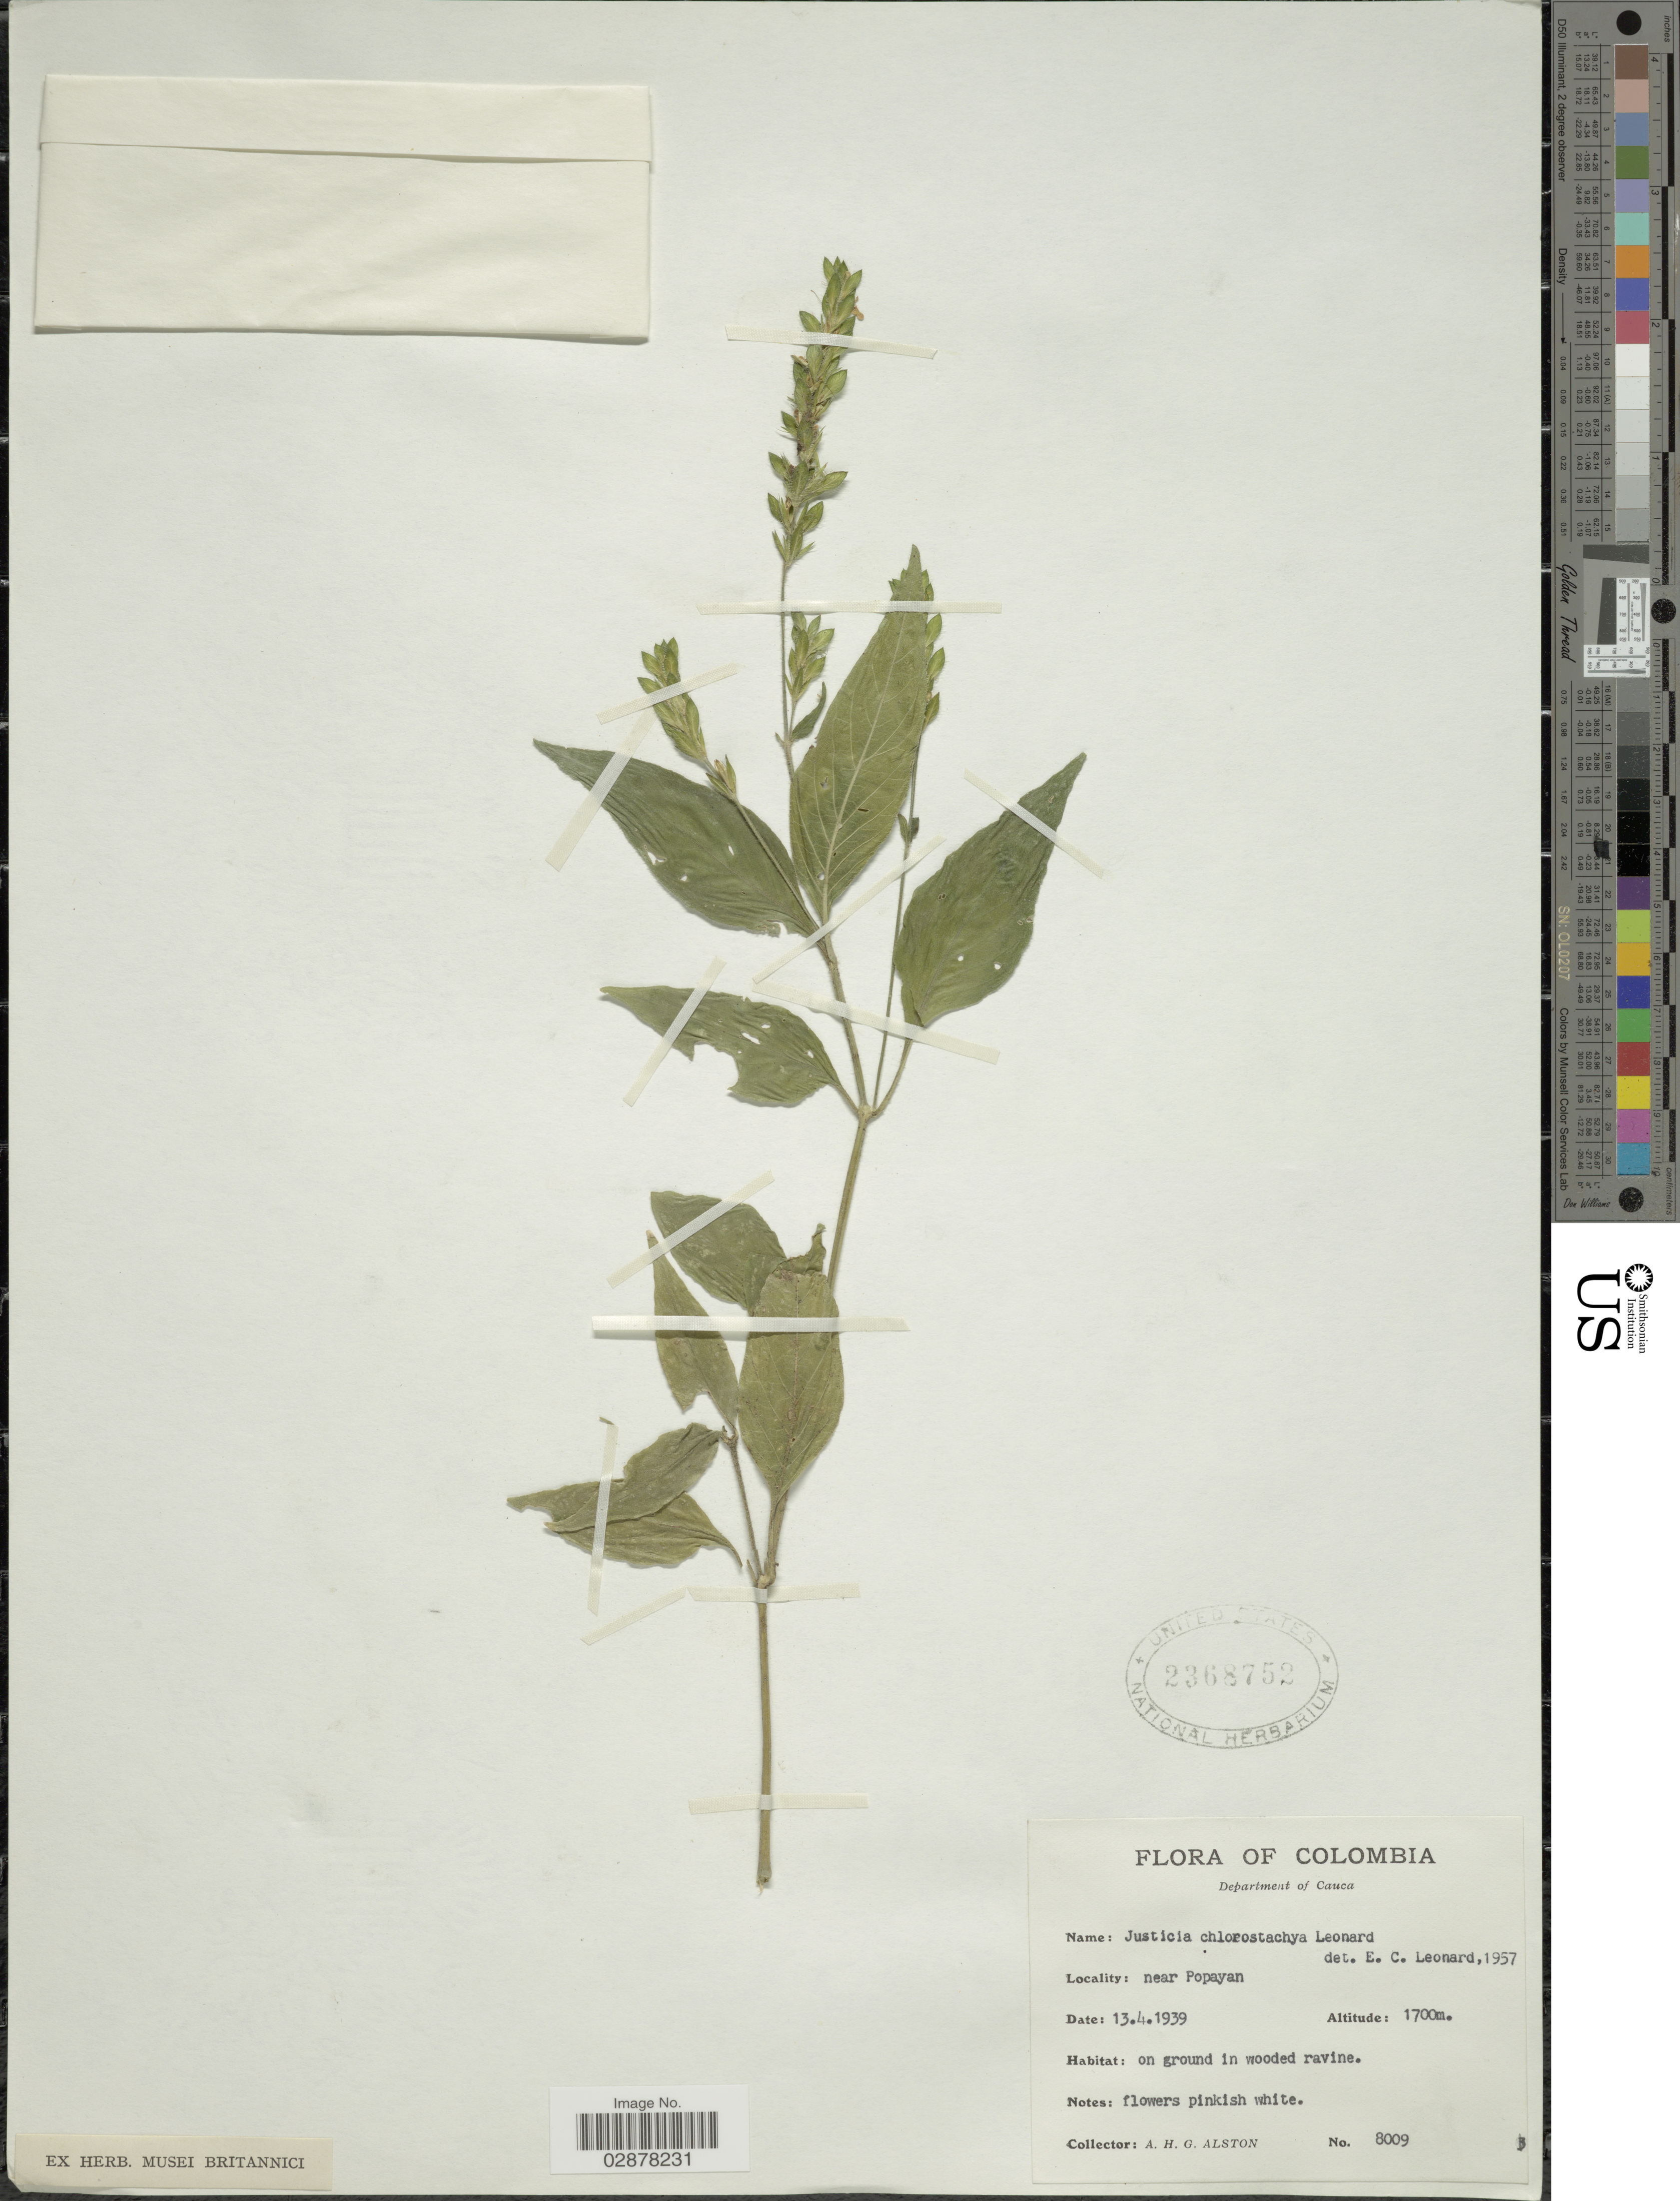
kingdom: Plantae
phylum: Tracheophyta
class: Magnoliopsida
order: Lamiales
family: Acanthaceae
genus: Justicia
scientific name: Justicia chlorostachya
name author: Leonard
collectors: A. H. Alston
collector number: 8009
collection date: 1939-04-13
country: Colombia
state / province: Cauca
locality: Department of Cauca, near Popayan.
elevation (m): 1700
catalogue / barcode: US 2368752